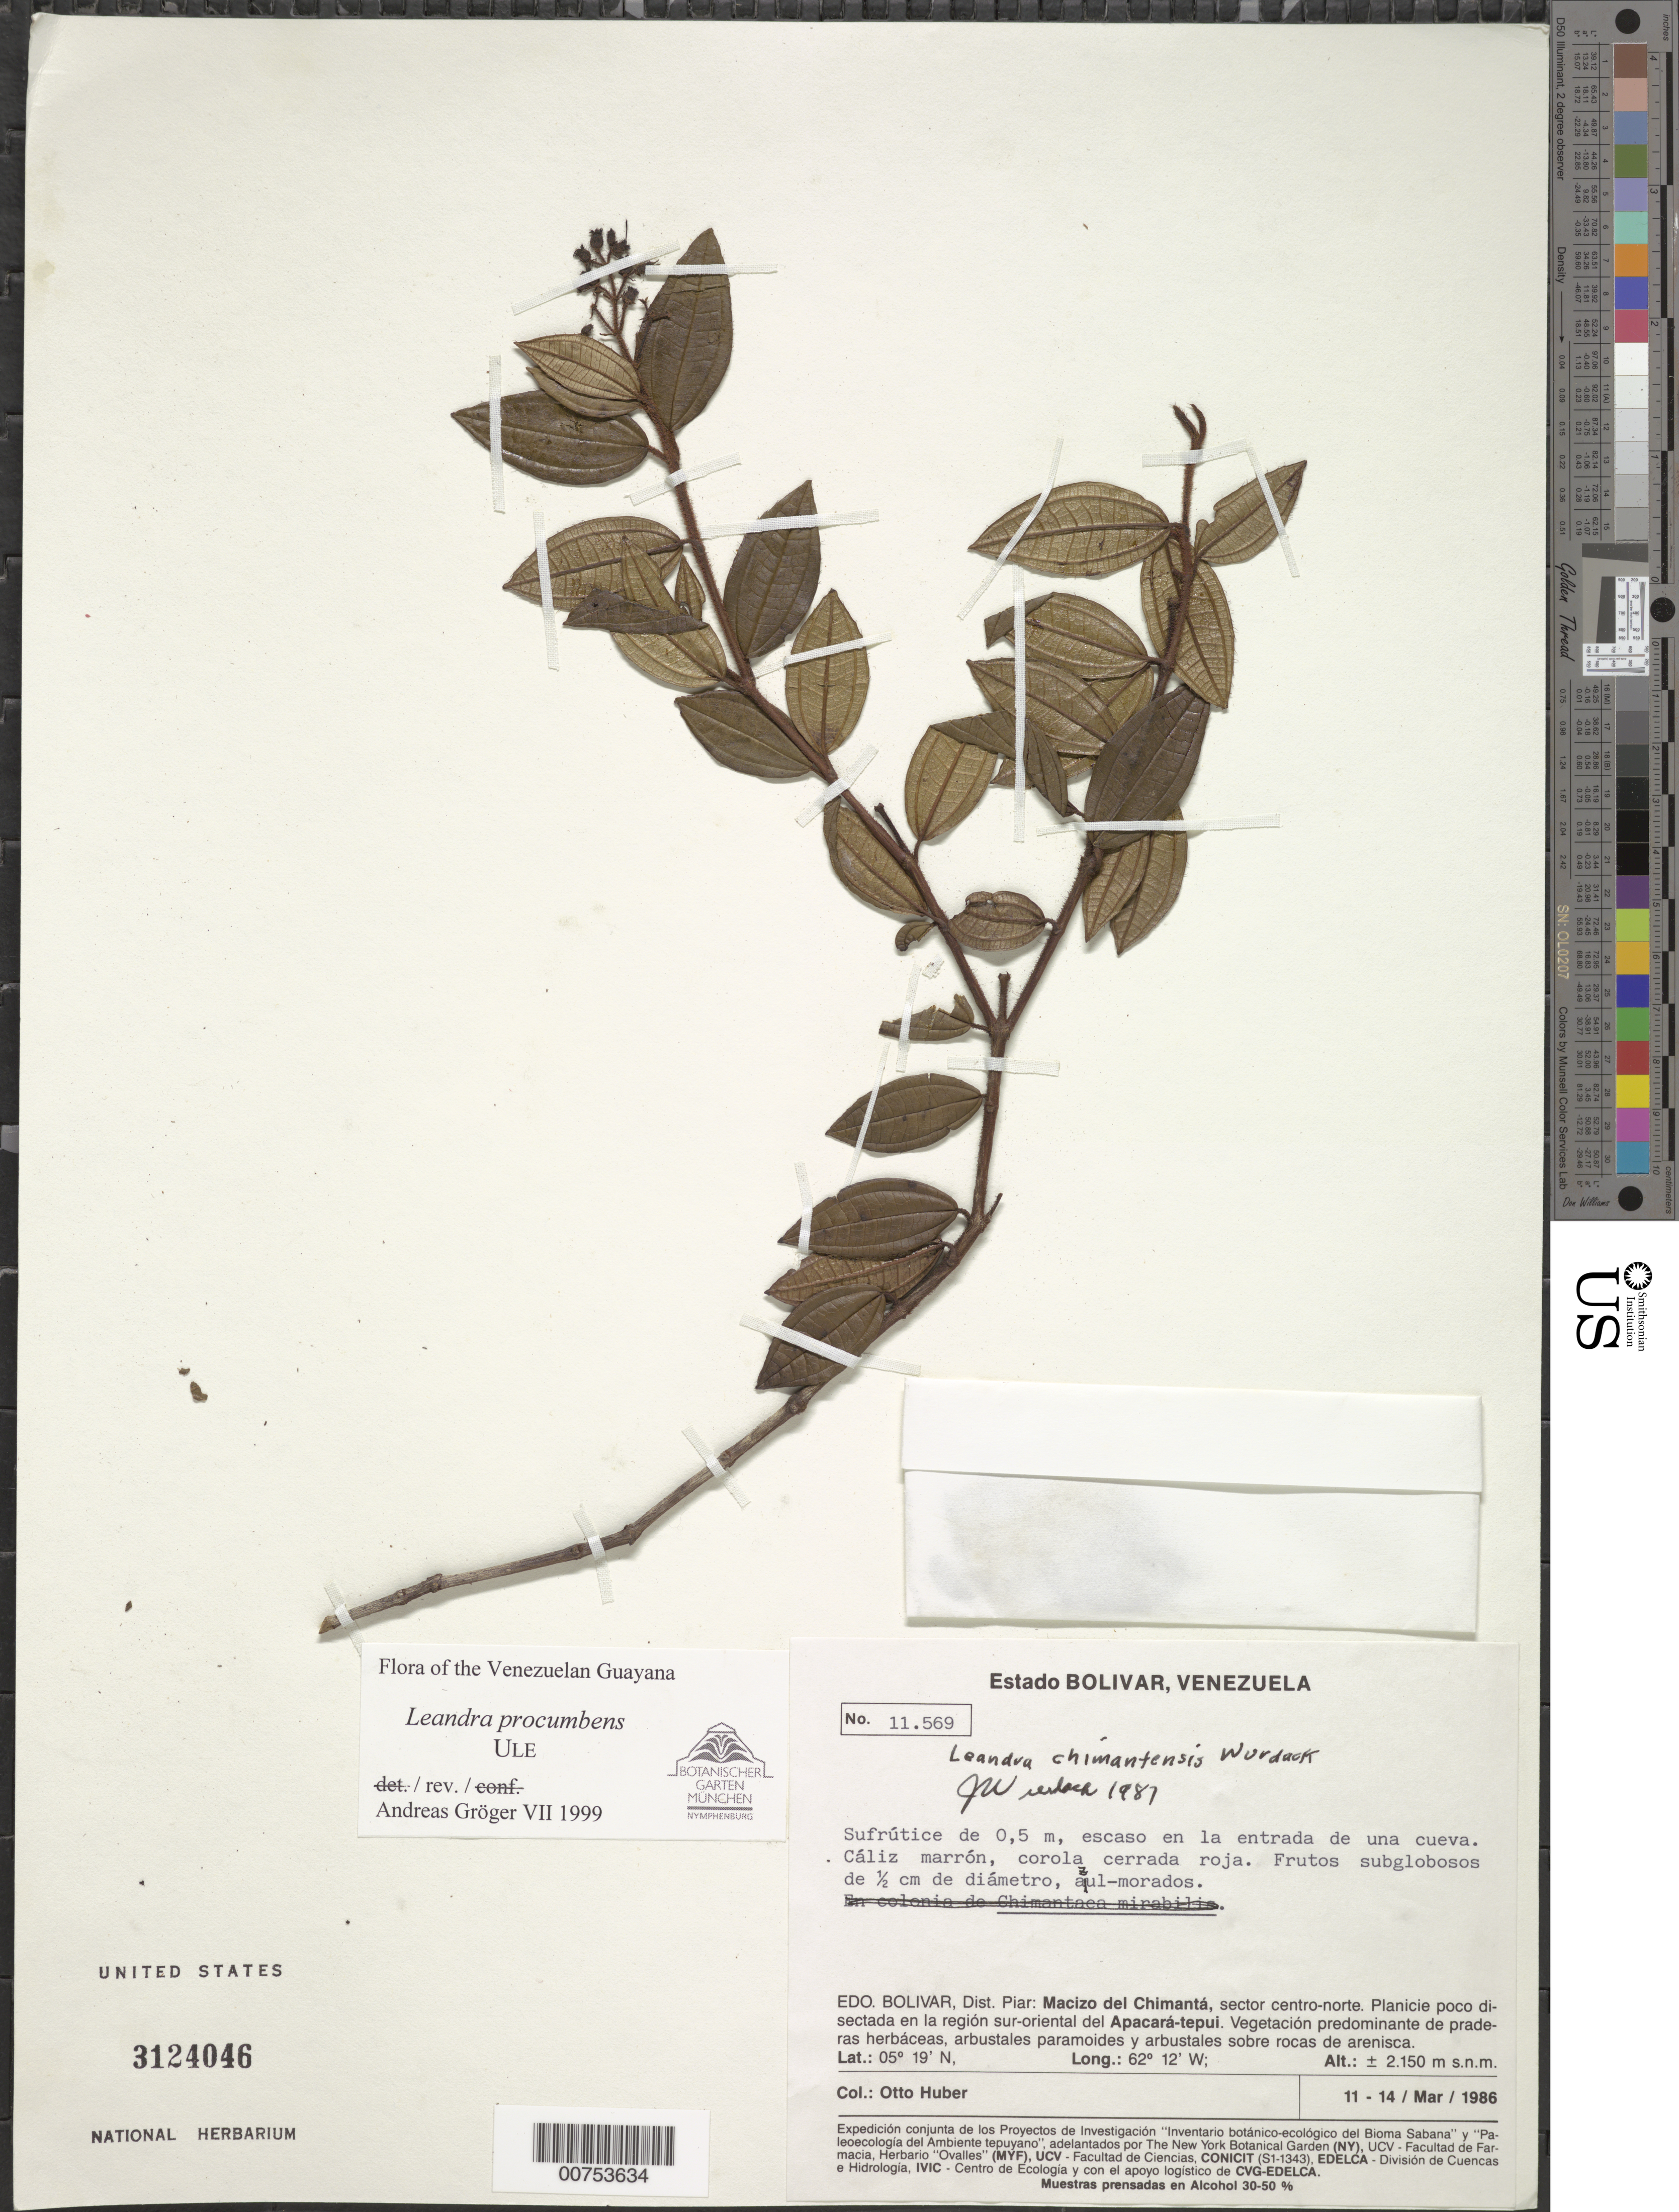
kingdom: Plantae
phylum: Tracheophyta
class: Magnoliopsida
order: Myrtales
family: Melastomataceae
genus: Leandra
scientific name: Leandra procumbens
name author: Ule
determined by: Gröger, A.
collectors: O. Huber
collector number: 11569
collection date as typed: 11-Mar-86 to 14-Mar-86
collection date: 1986-03-11/1986-03-14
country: Venezuela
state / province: Bolívar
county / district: Piar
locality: Macizo del Chimantá, sector centro-norte, sur-oriental del Apacará-tepuí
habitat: En la entrada de una cueva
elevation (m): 2150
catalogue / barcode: US 3124046